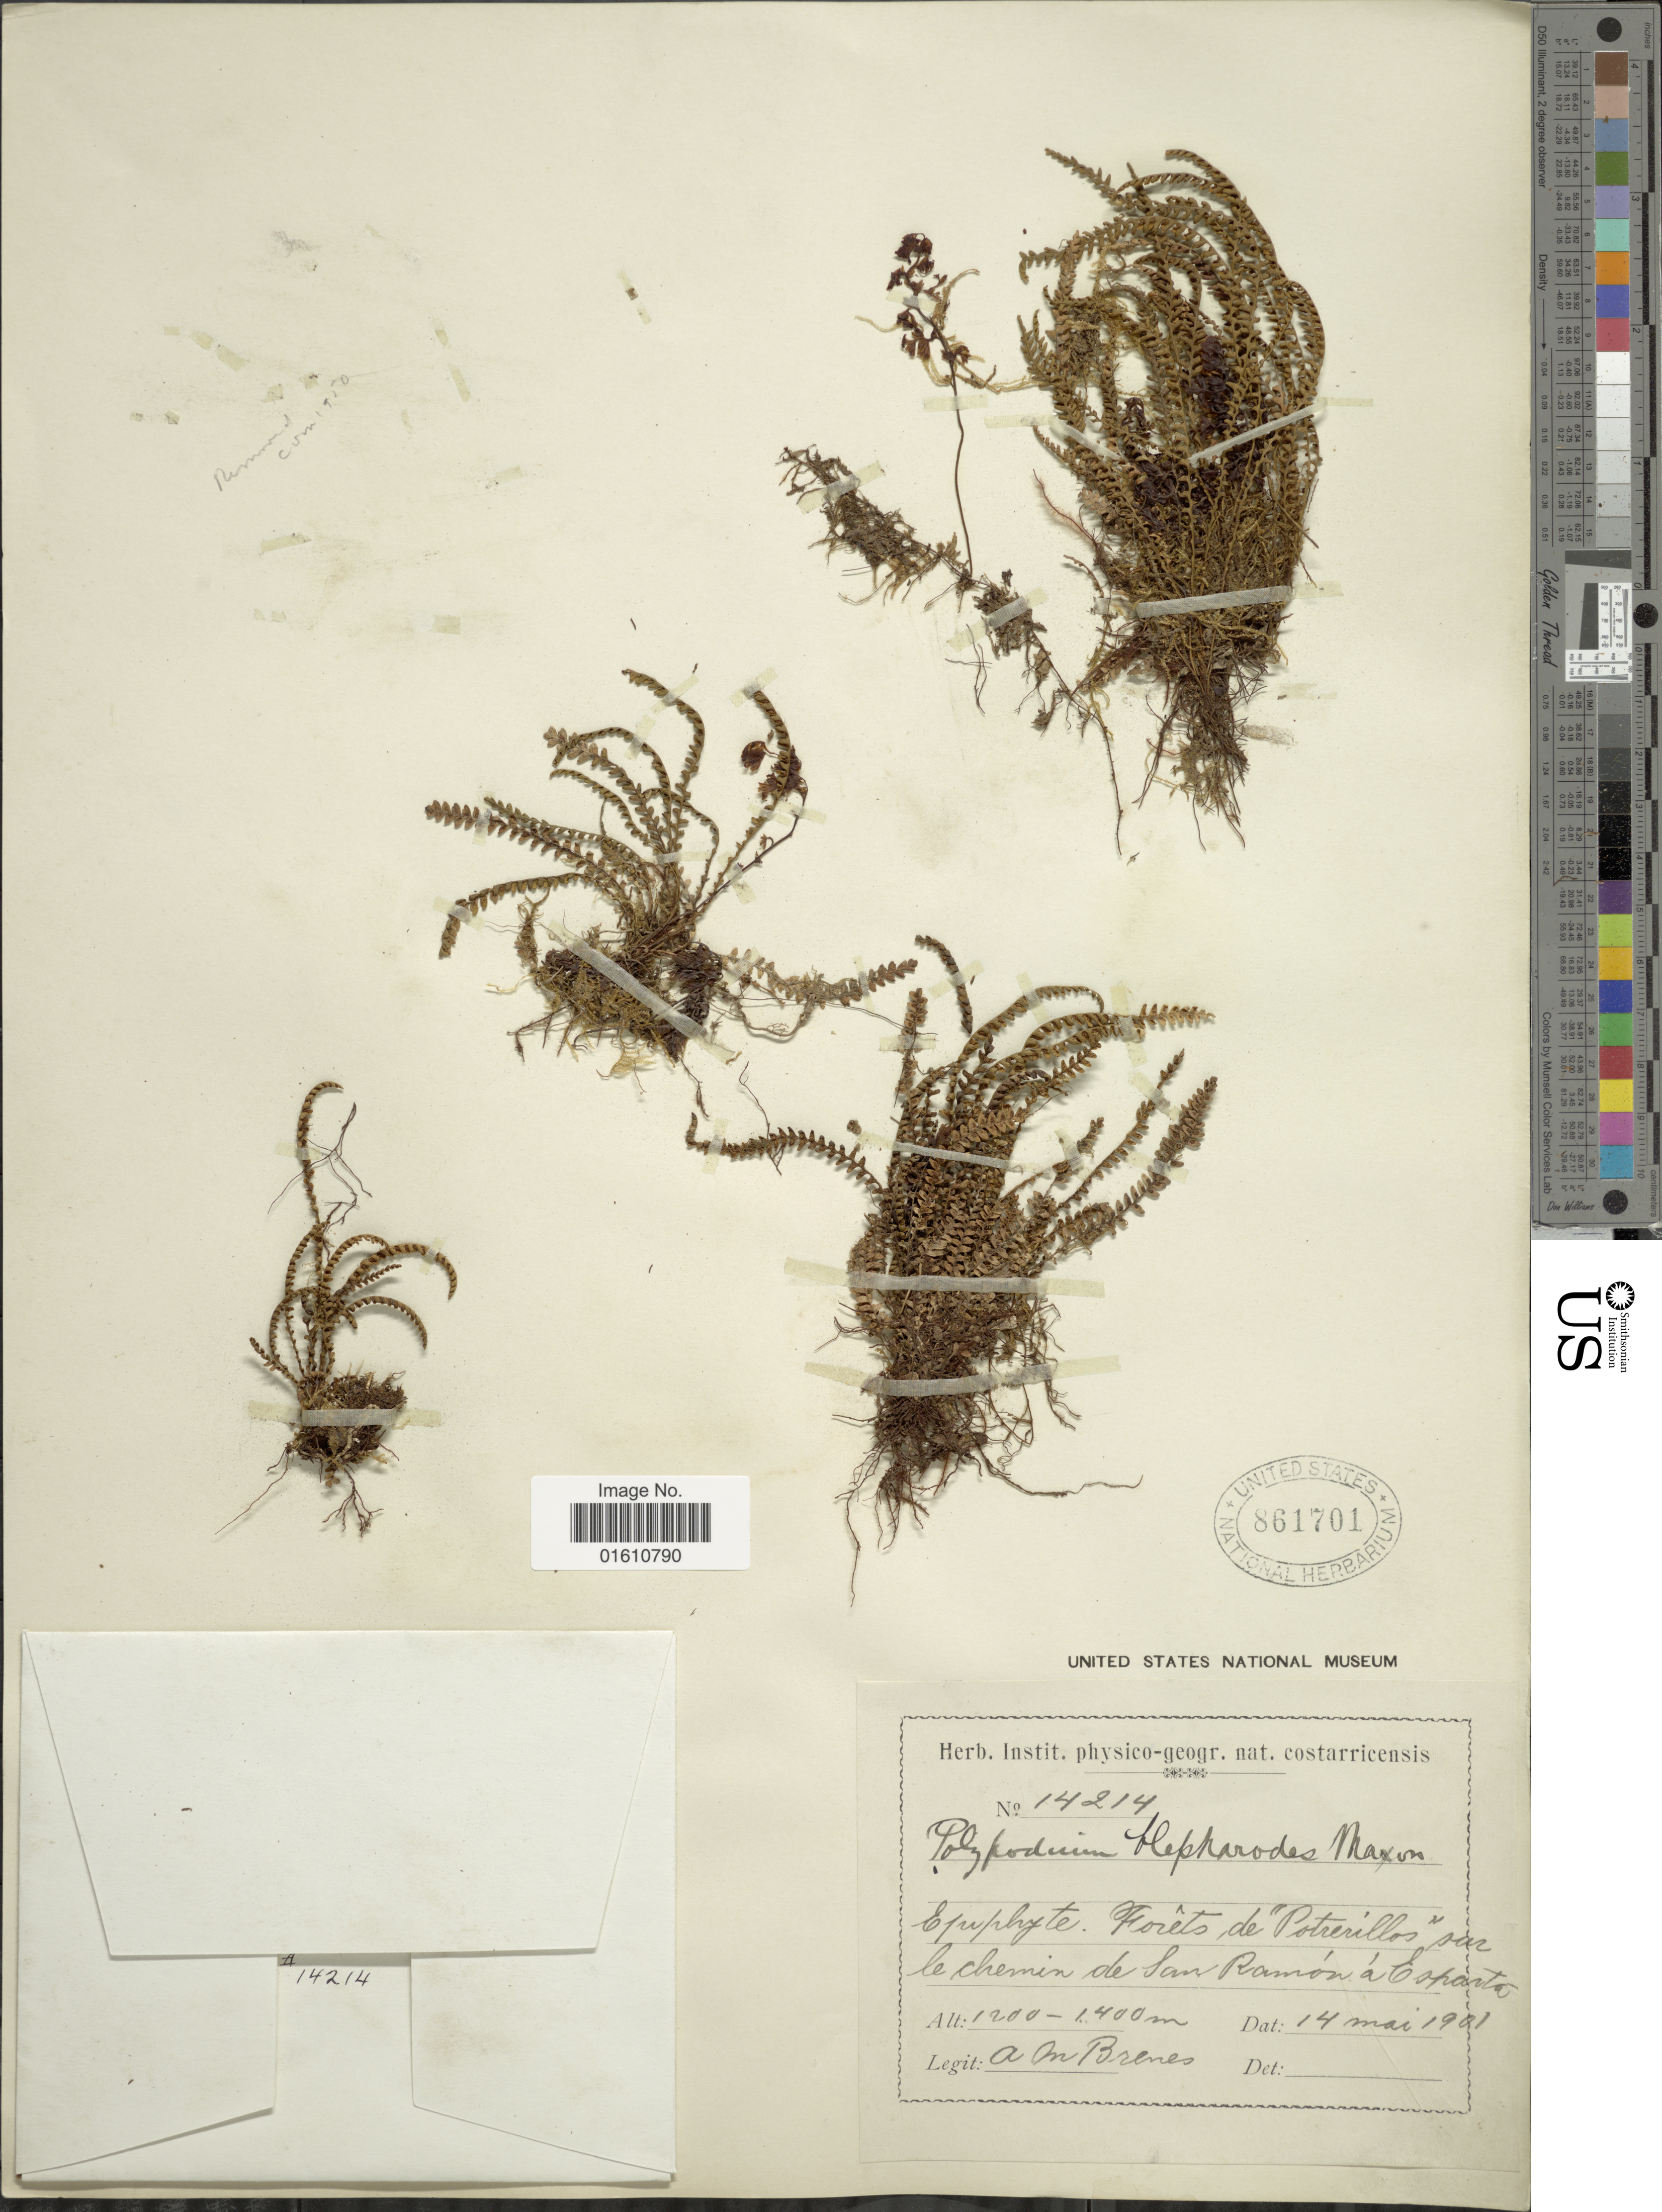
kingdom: Plantae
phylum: Tracheophyta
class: Polypodiopsida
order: Polypodiales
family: Polypodiaceae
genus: Moranopteris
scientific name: Moranopteris taenifolia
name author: (Jenman) R. Y. Hirai & J. Prado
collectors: A. Brenes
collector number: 14214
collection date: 1901-05-14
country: Costa Rica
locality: Forêts de "Potrerillos" sur le chemin de San Ramón à Esparta.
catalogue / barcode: US 861701